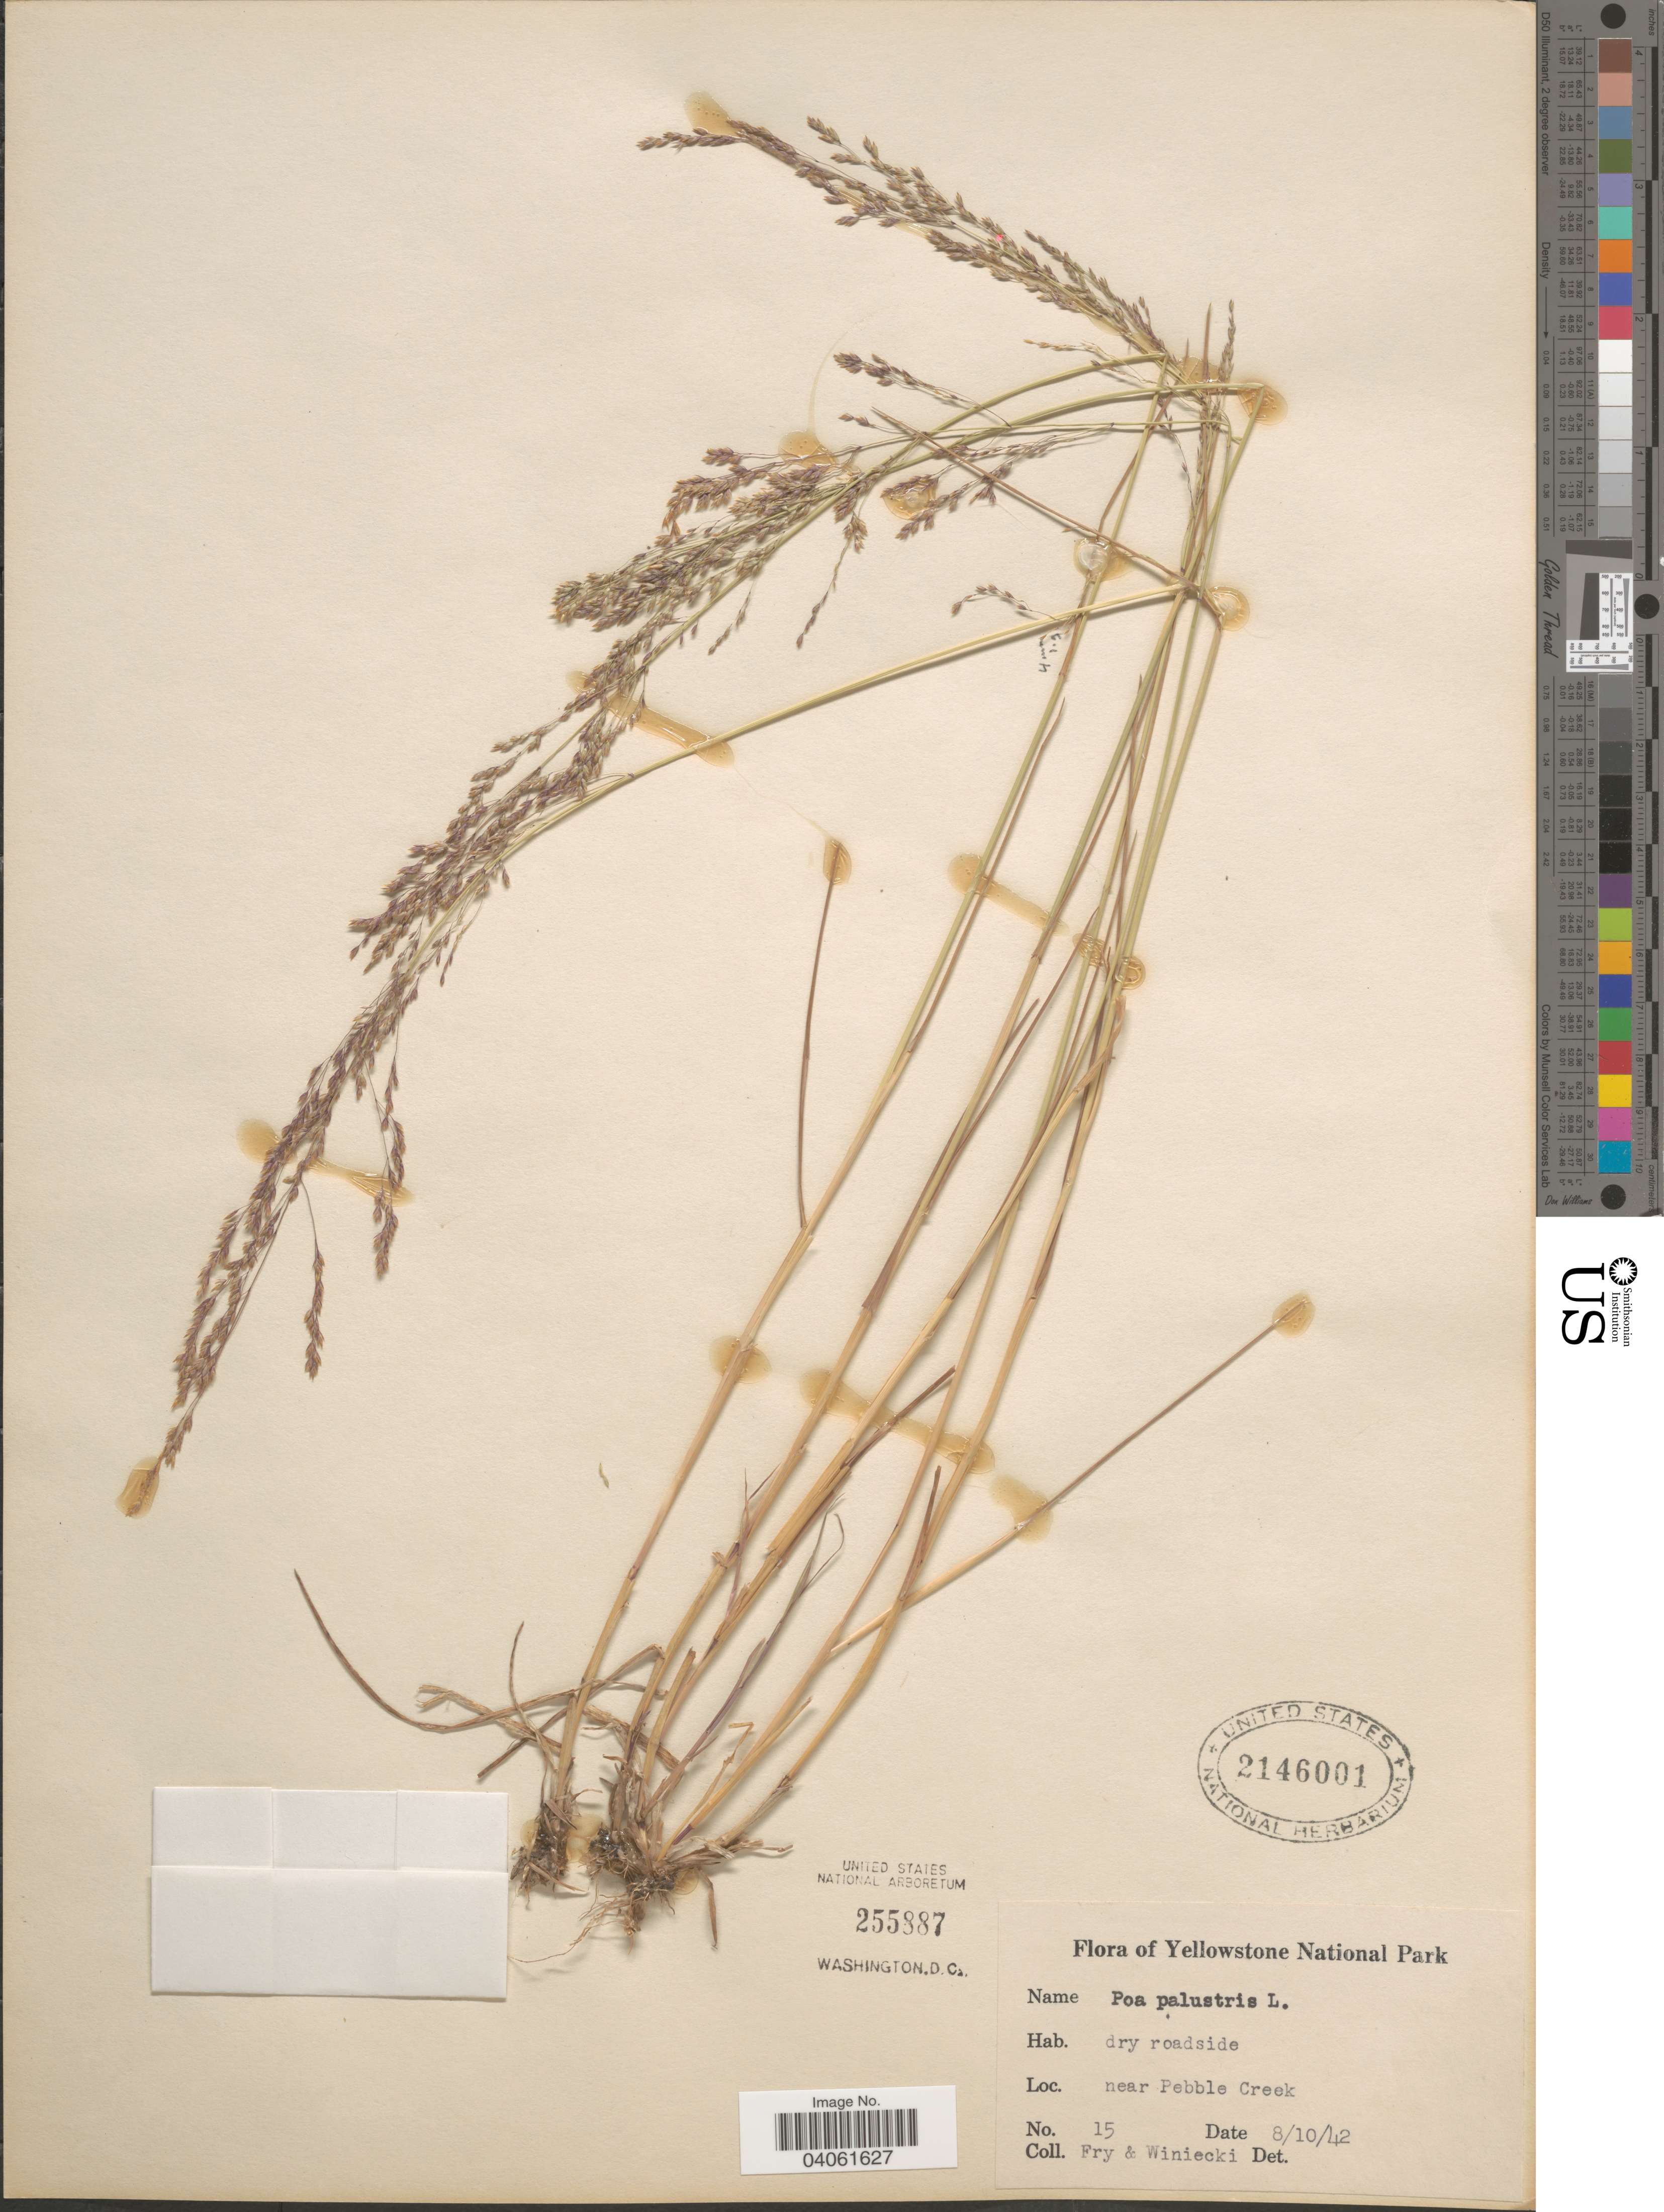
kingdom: Plantae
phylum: Tracheophyta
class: Liliopsida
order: Poales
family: Poaceae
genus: Poa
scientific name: Poa palustris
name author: L.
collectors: -. Fry & Winiecki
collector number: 15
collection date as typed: Transcribed d/m/y: 10/8/42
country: United States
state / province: Montana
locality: Yellowstone National Park. Near Pebble Creek.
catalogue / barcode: US 2146001